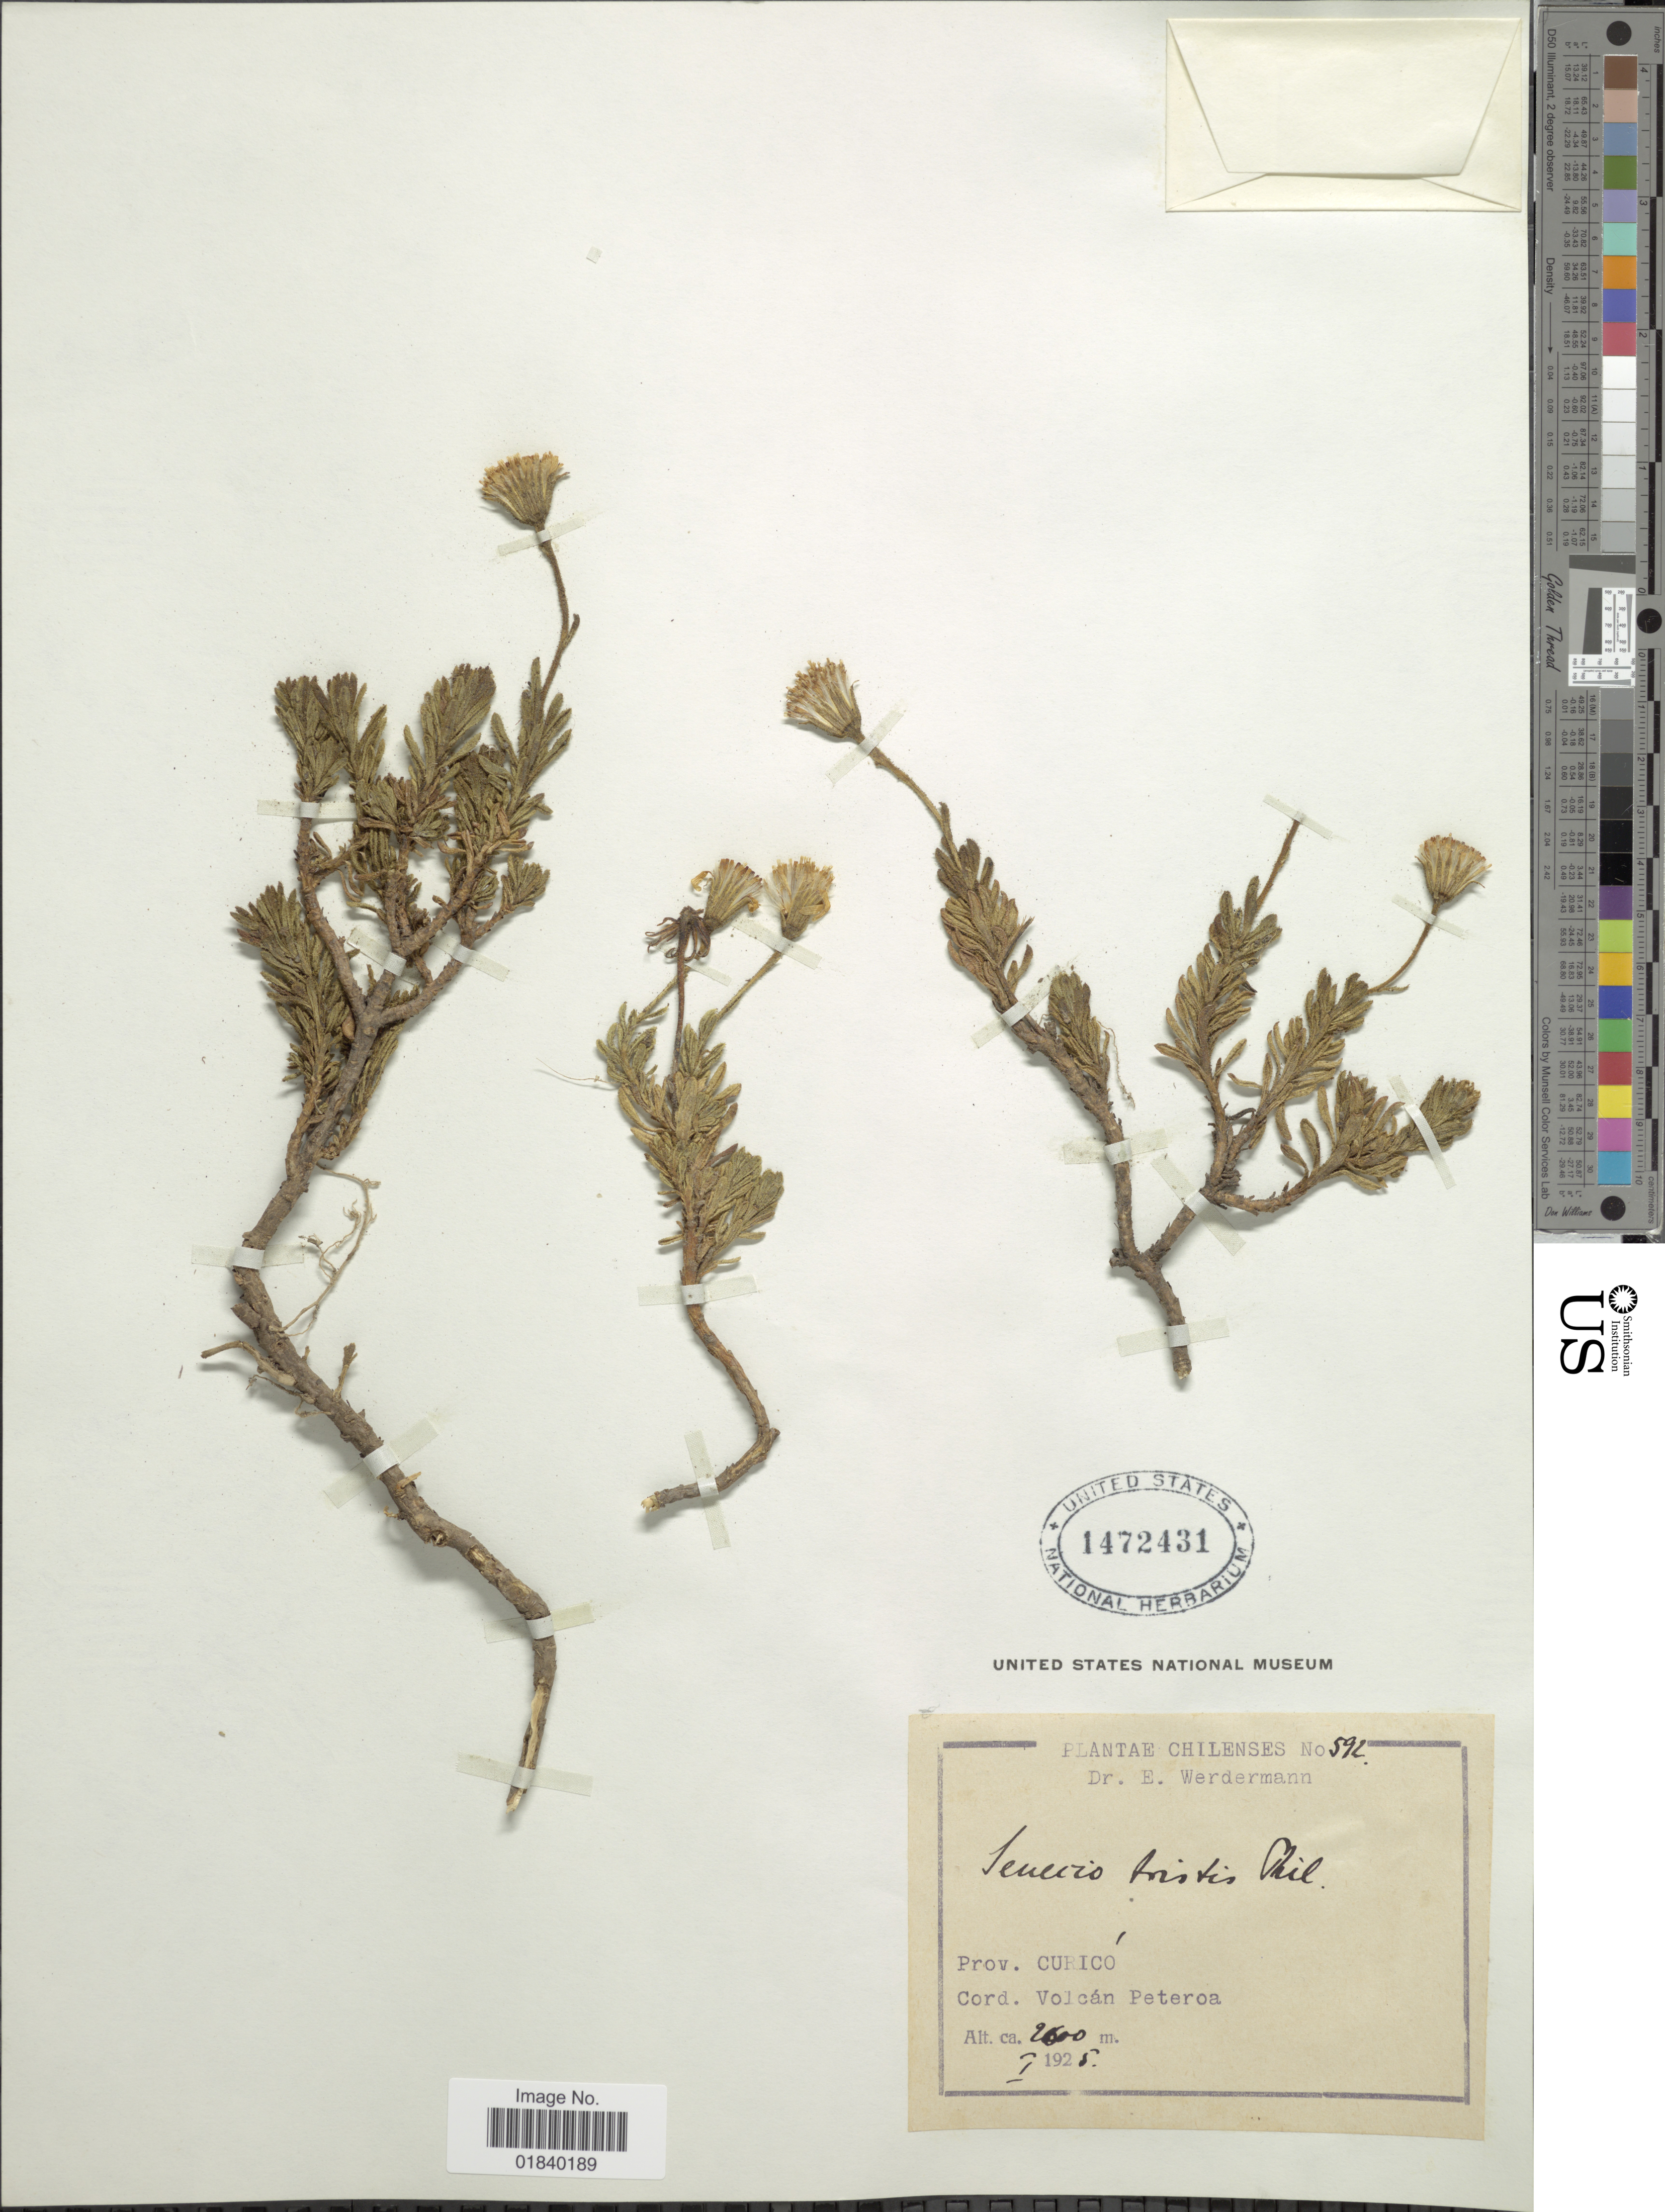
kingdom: Plantae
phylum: Tracheophyta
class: Magnoliopsida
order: Asterales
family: Asteraceae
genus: Senecio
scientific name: Senecio tristis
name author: Phil.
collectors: E. Werdermann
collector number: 592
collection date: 1925-01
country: Chile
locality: Curico, Cord. Volcan Peteroa.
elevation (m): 2600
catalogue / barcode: US 1472431